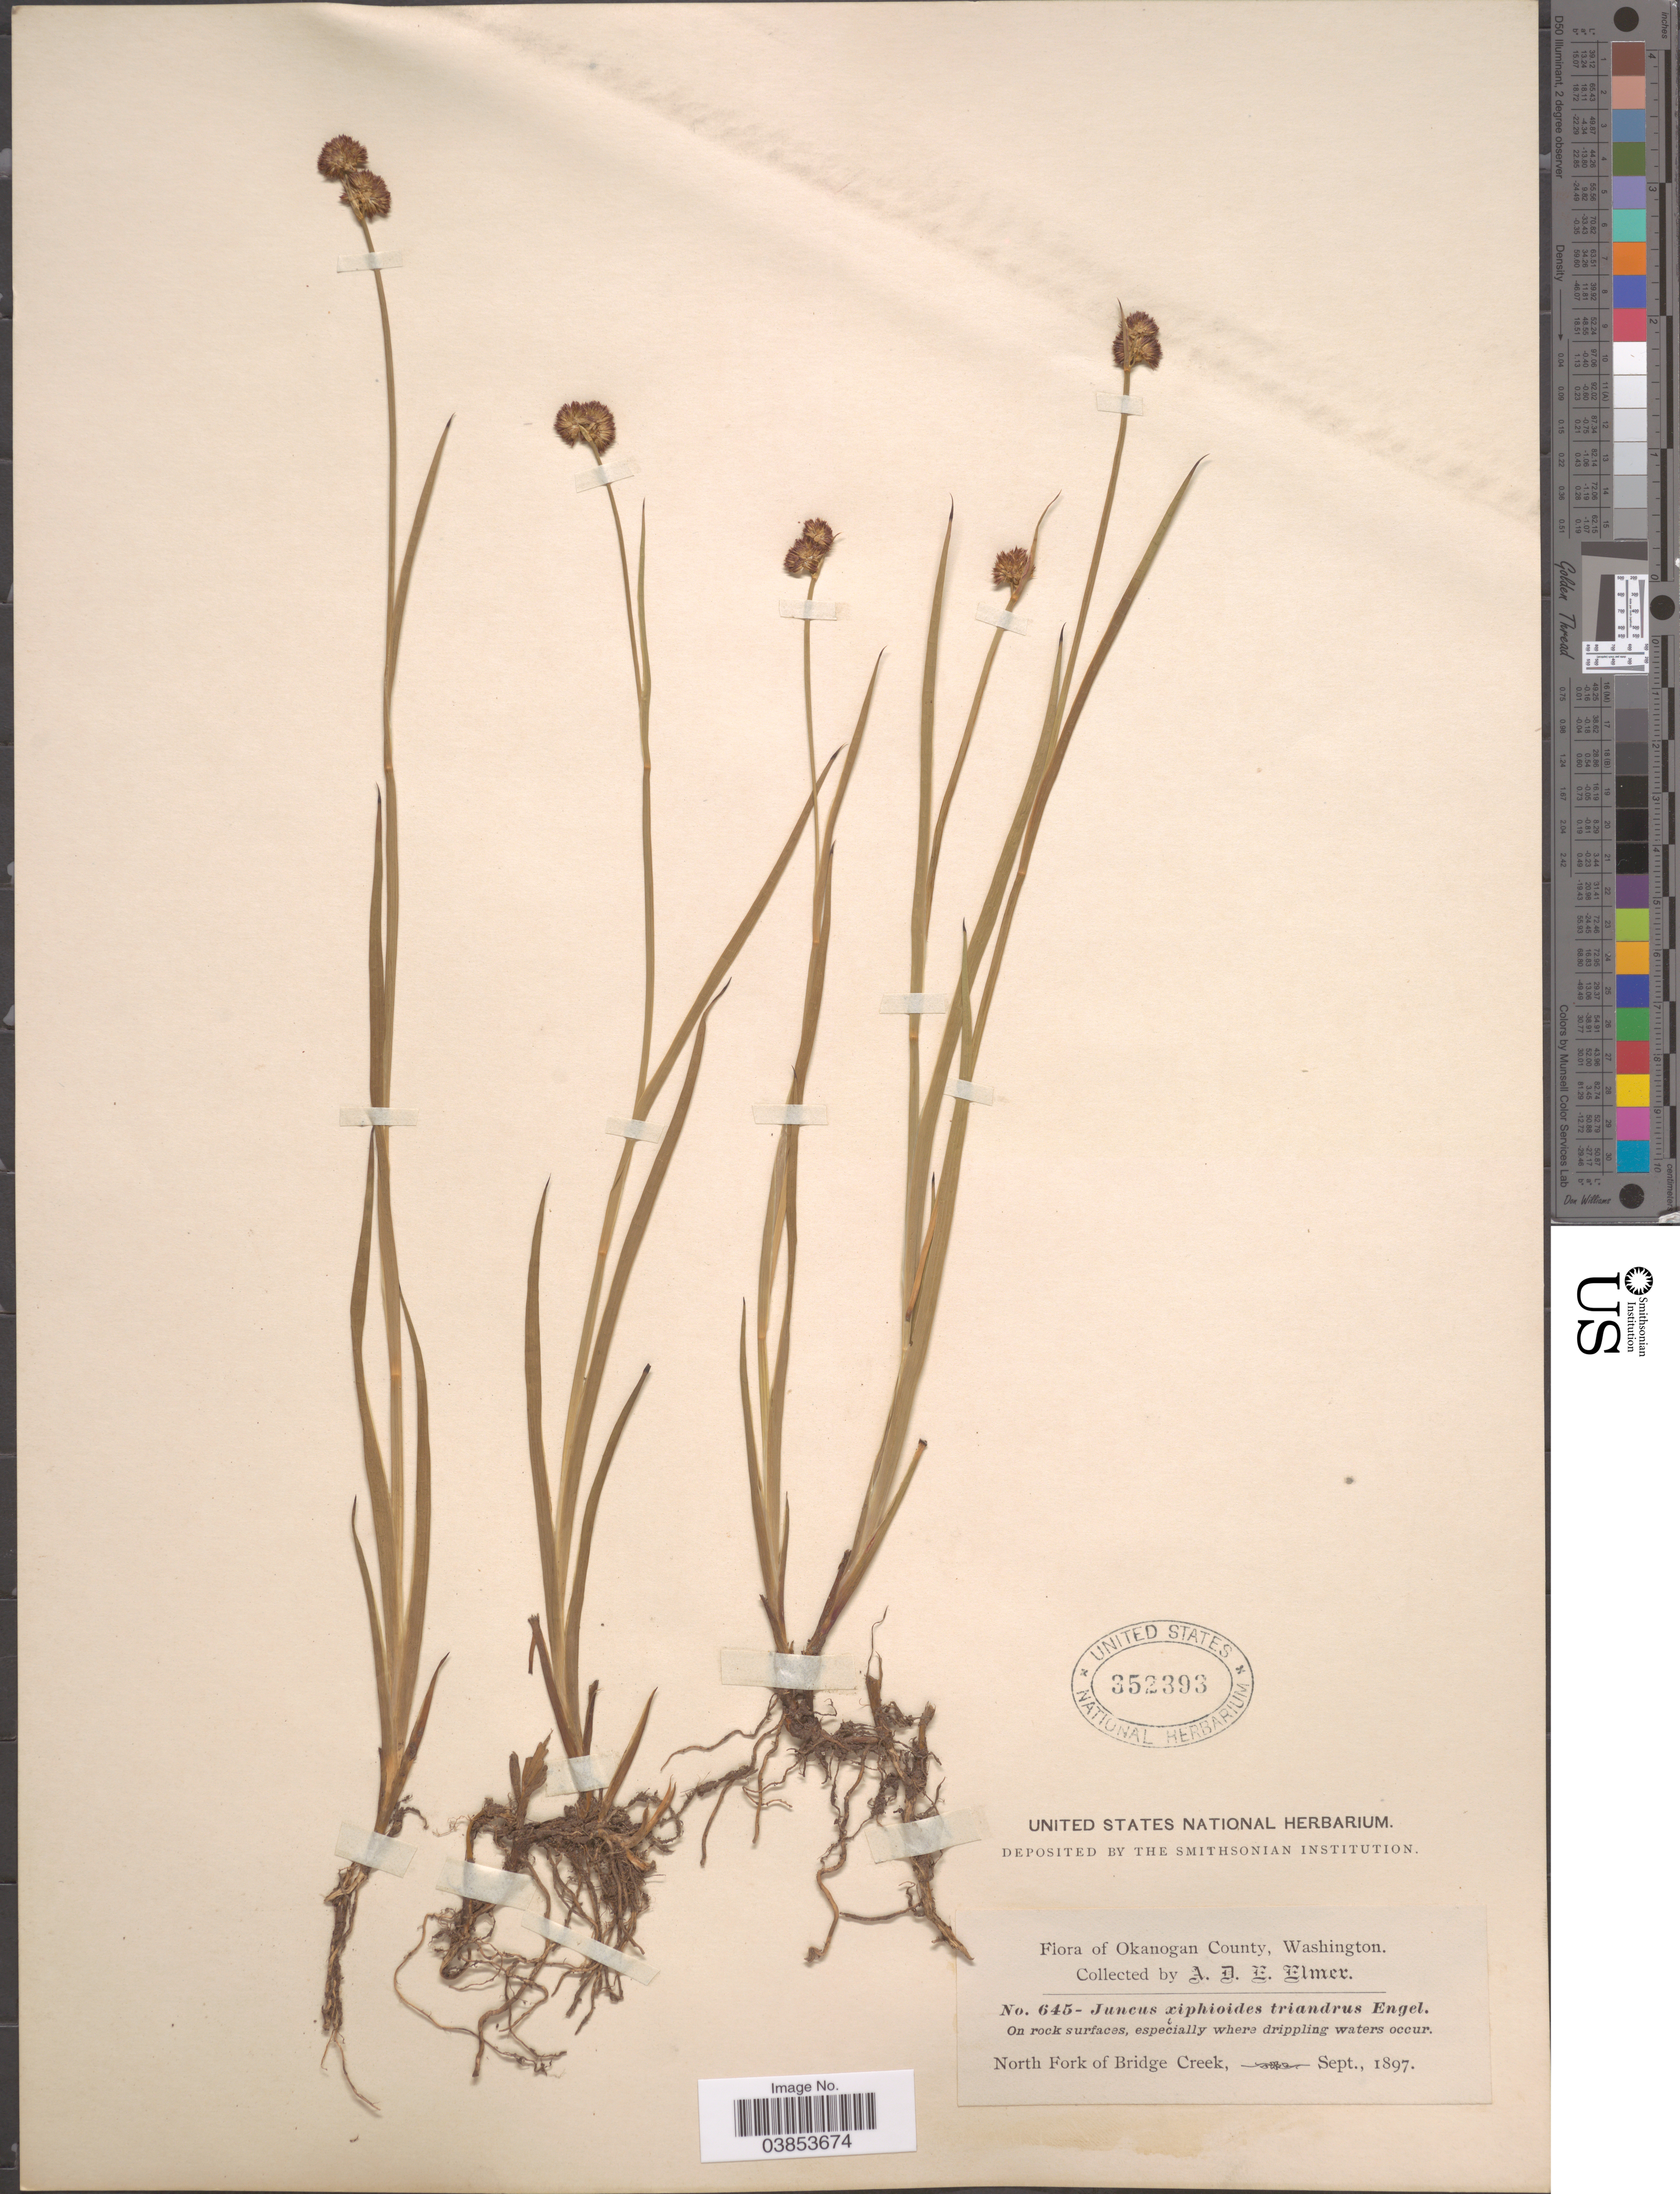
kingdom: Plantae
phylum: Tracheophyta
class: Liliopsida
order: Poales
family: Juncaceae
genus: Juncus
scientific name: Juncus ensifolius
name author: Wikstr.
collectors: A. D. E. Elmer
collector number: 645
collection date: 1897-09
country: United States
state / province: Washington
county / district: Okanogan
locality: Okanogan County. North Fork of Bridge Creek.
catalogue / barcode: US 352393